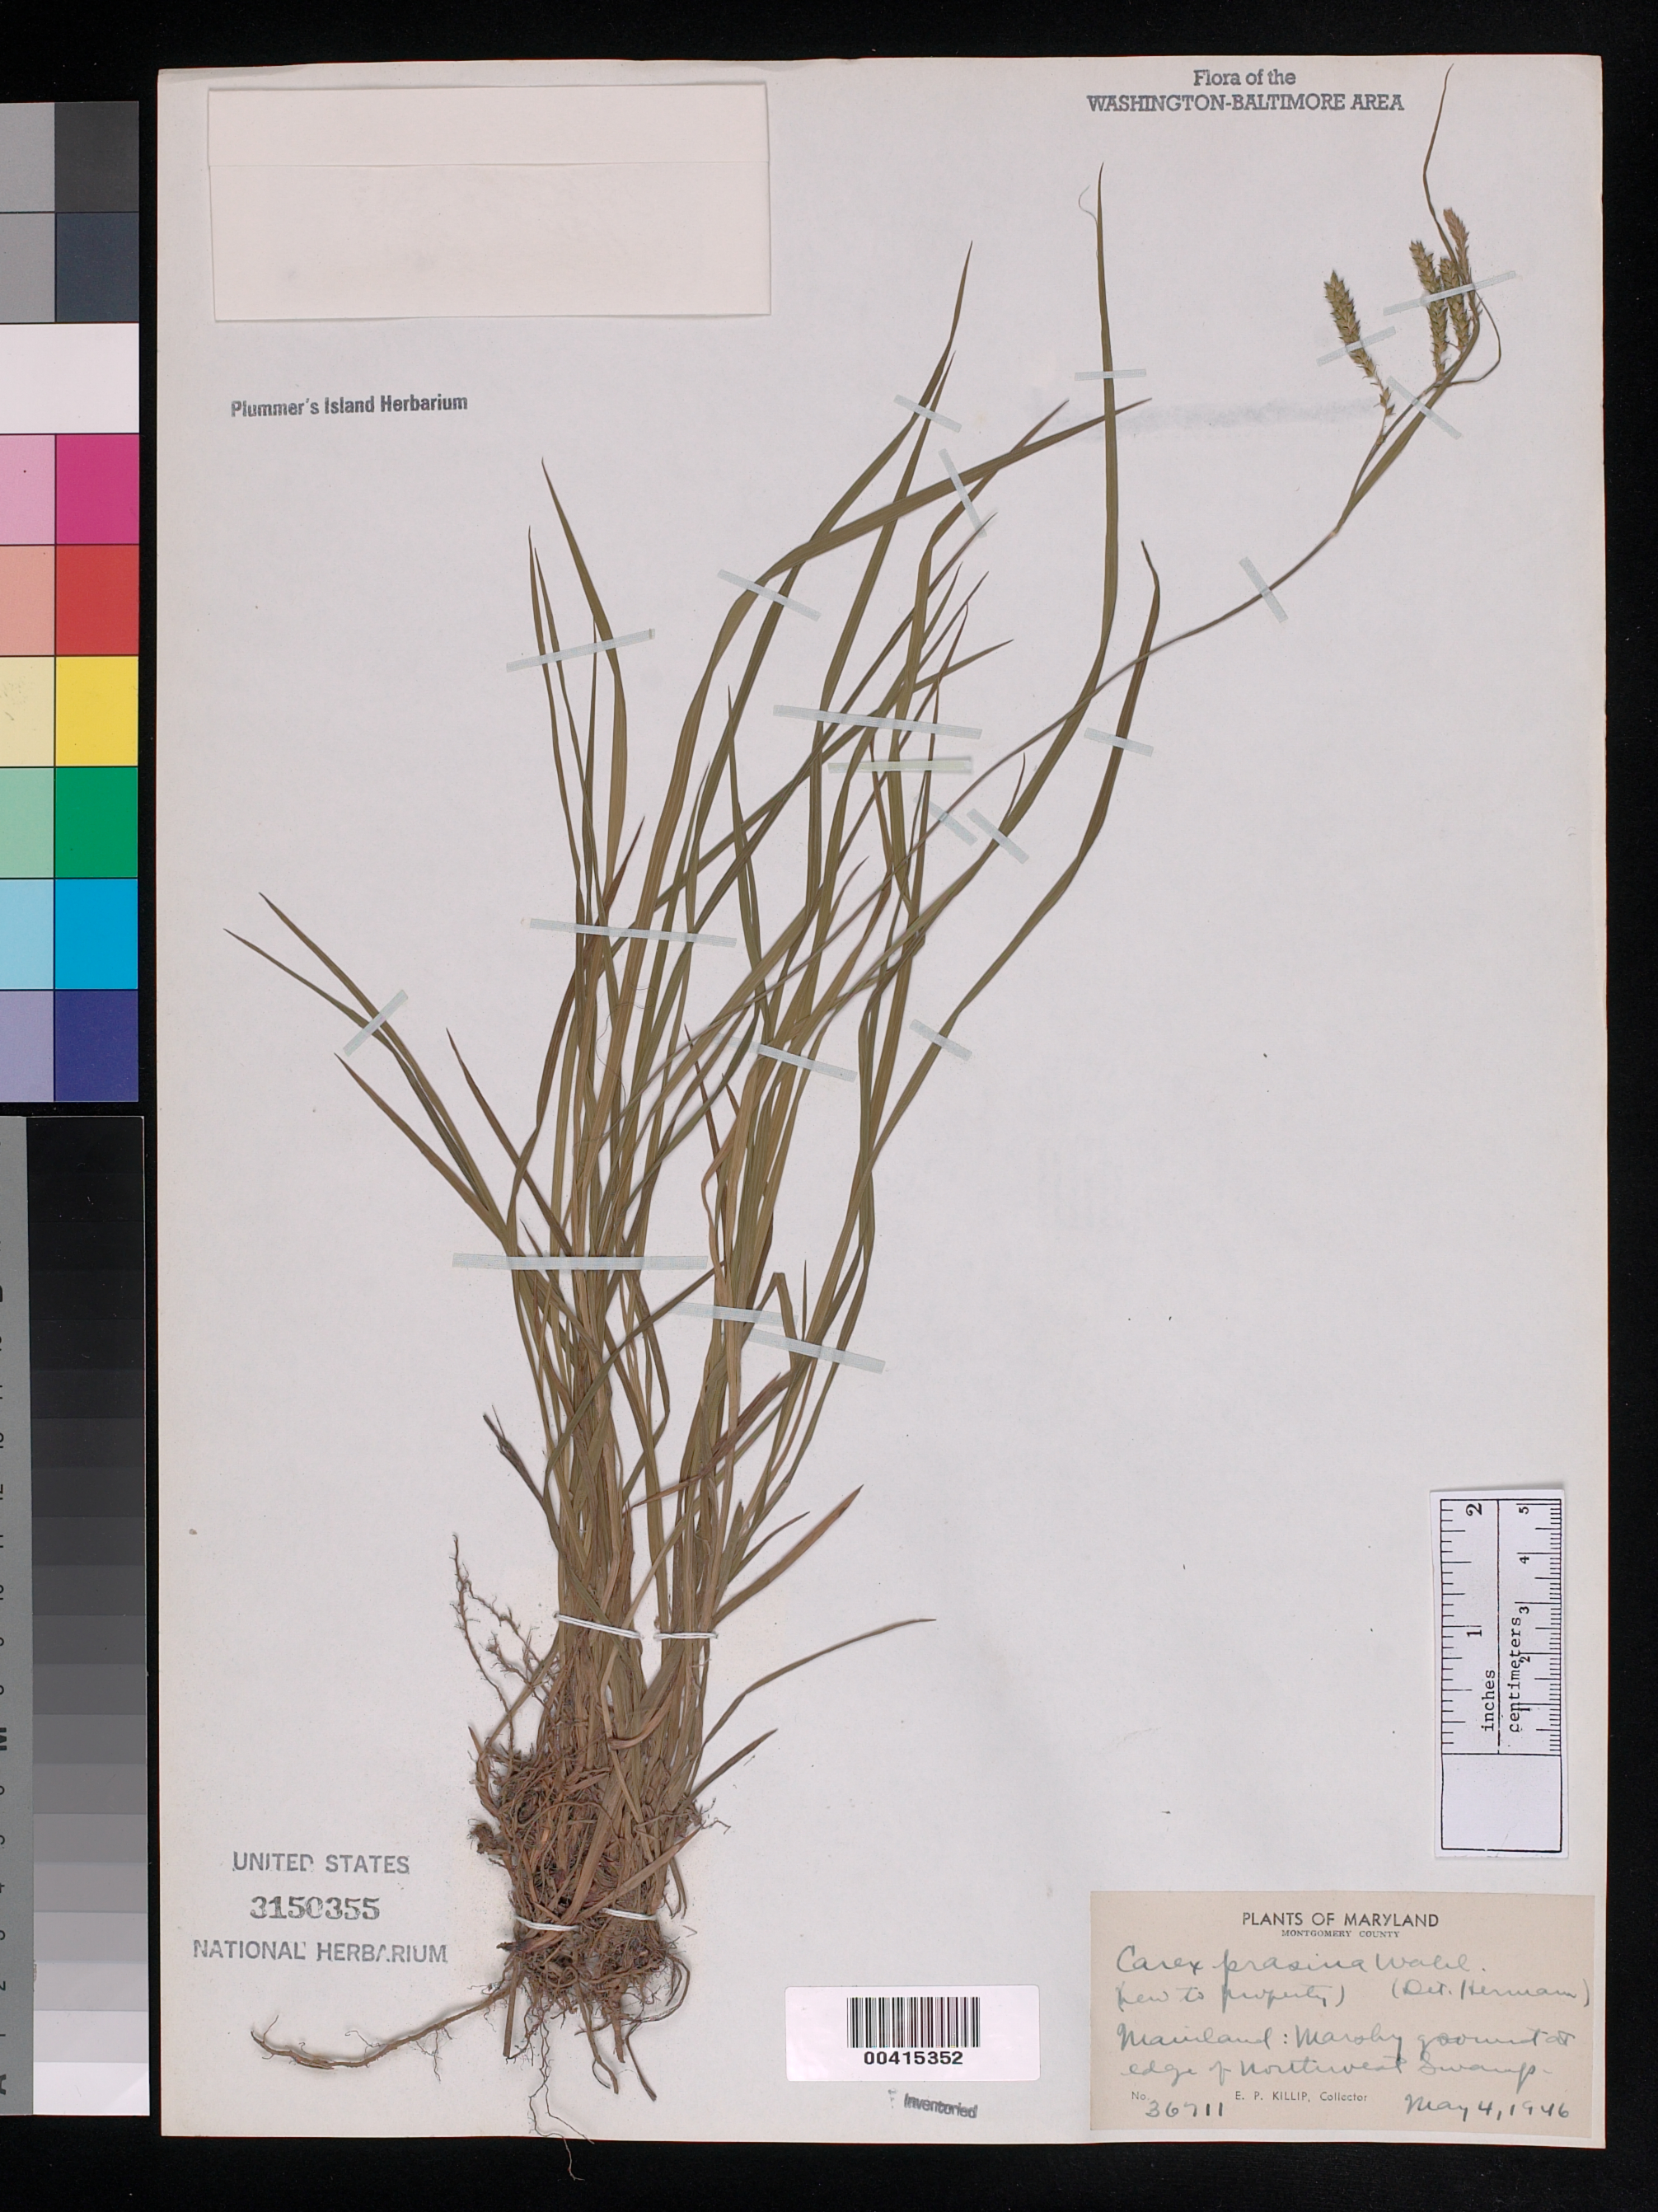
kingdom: Plantae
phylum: Tracheophyta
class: Liliopsida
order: Poales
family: Cyperaceae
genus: Carex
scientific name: Carex prasina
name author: Wahlenb.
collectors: E. P. Killip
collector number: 36711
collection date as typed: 04 May 1946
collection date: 1946-05-04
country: United States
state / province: Maryland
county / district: Montgomery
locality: Plummer's Island; Mainland, edge of northwest swamp Plummers Island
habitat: Marshy ground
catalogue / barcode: US 3150355